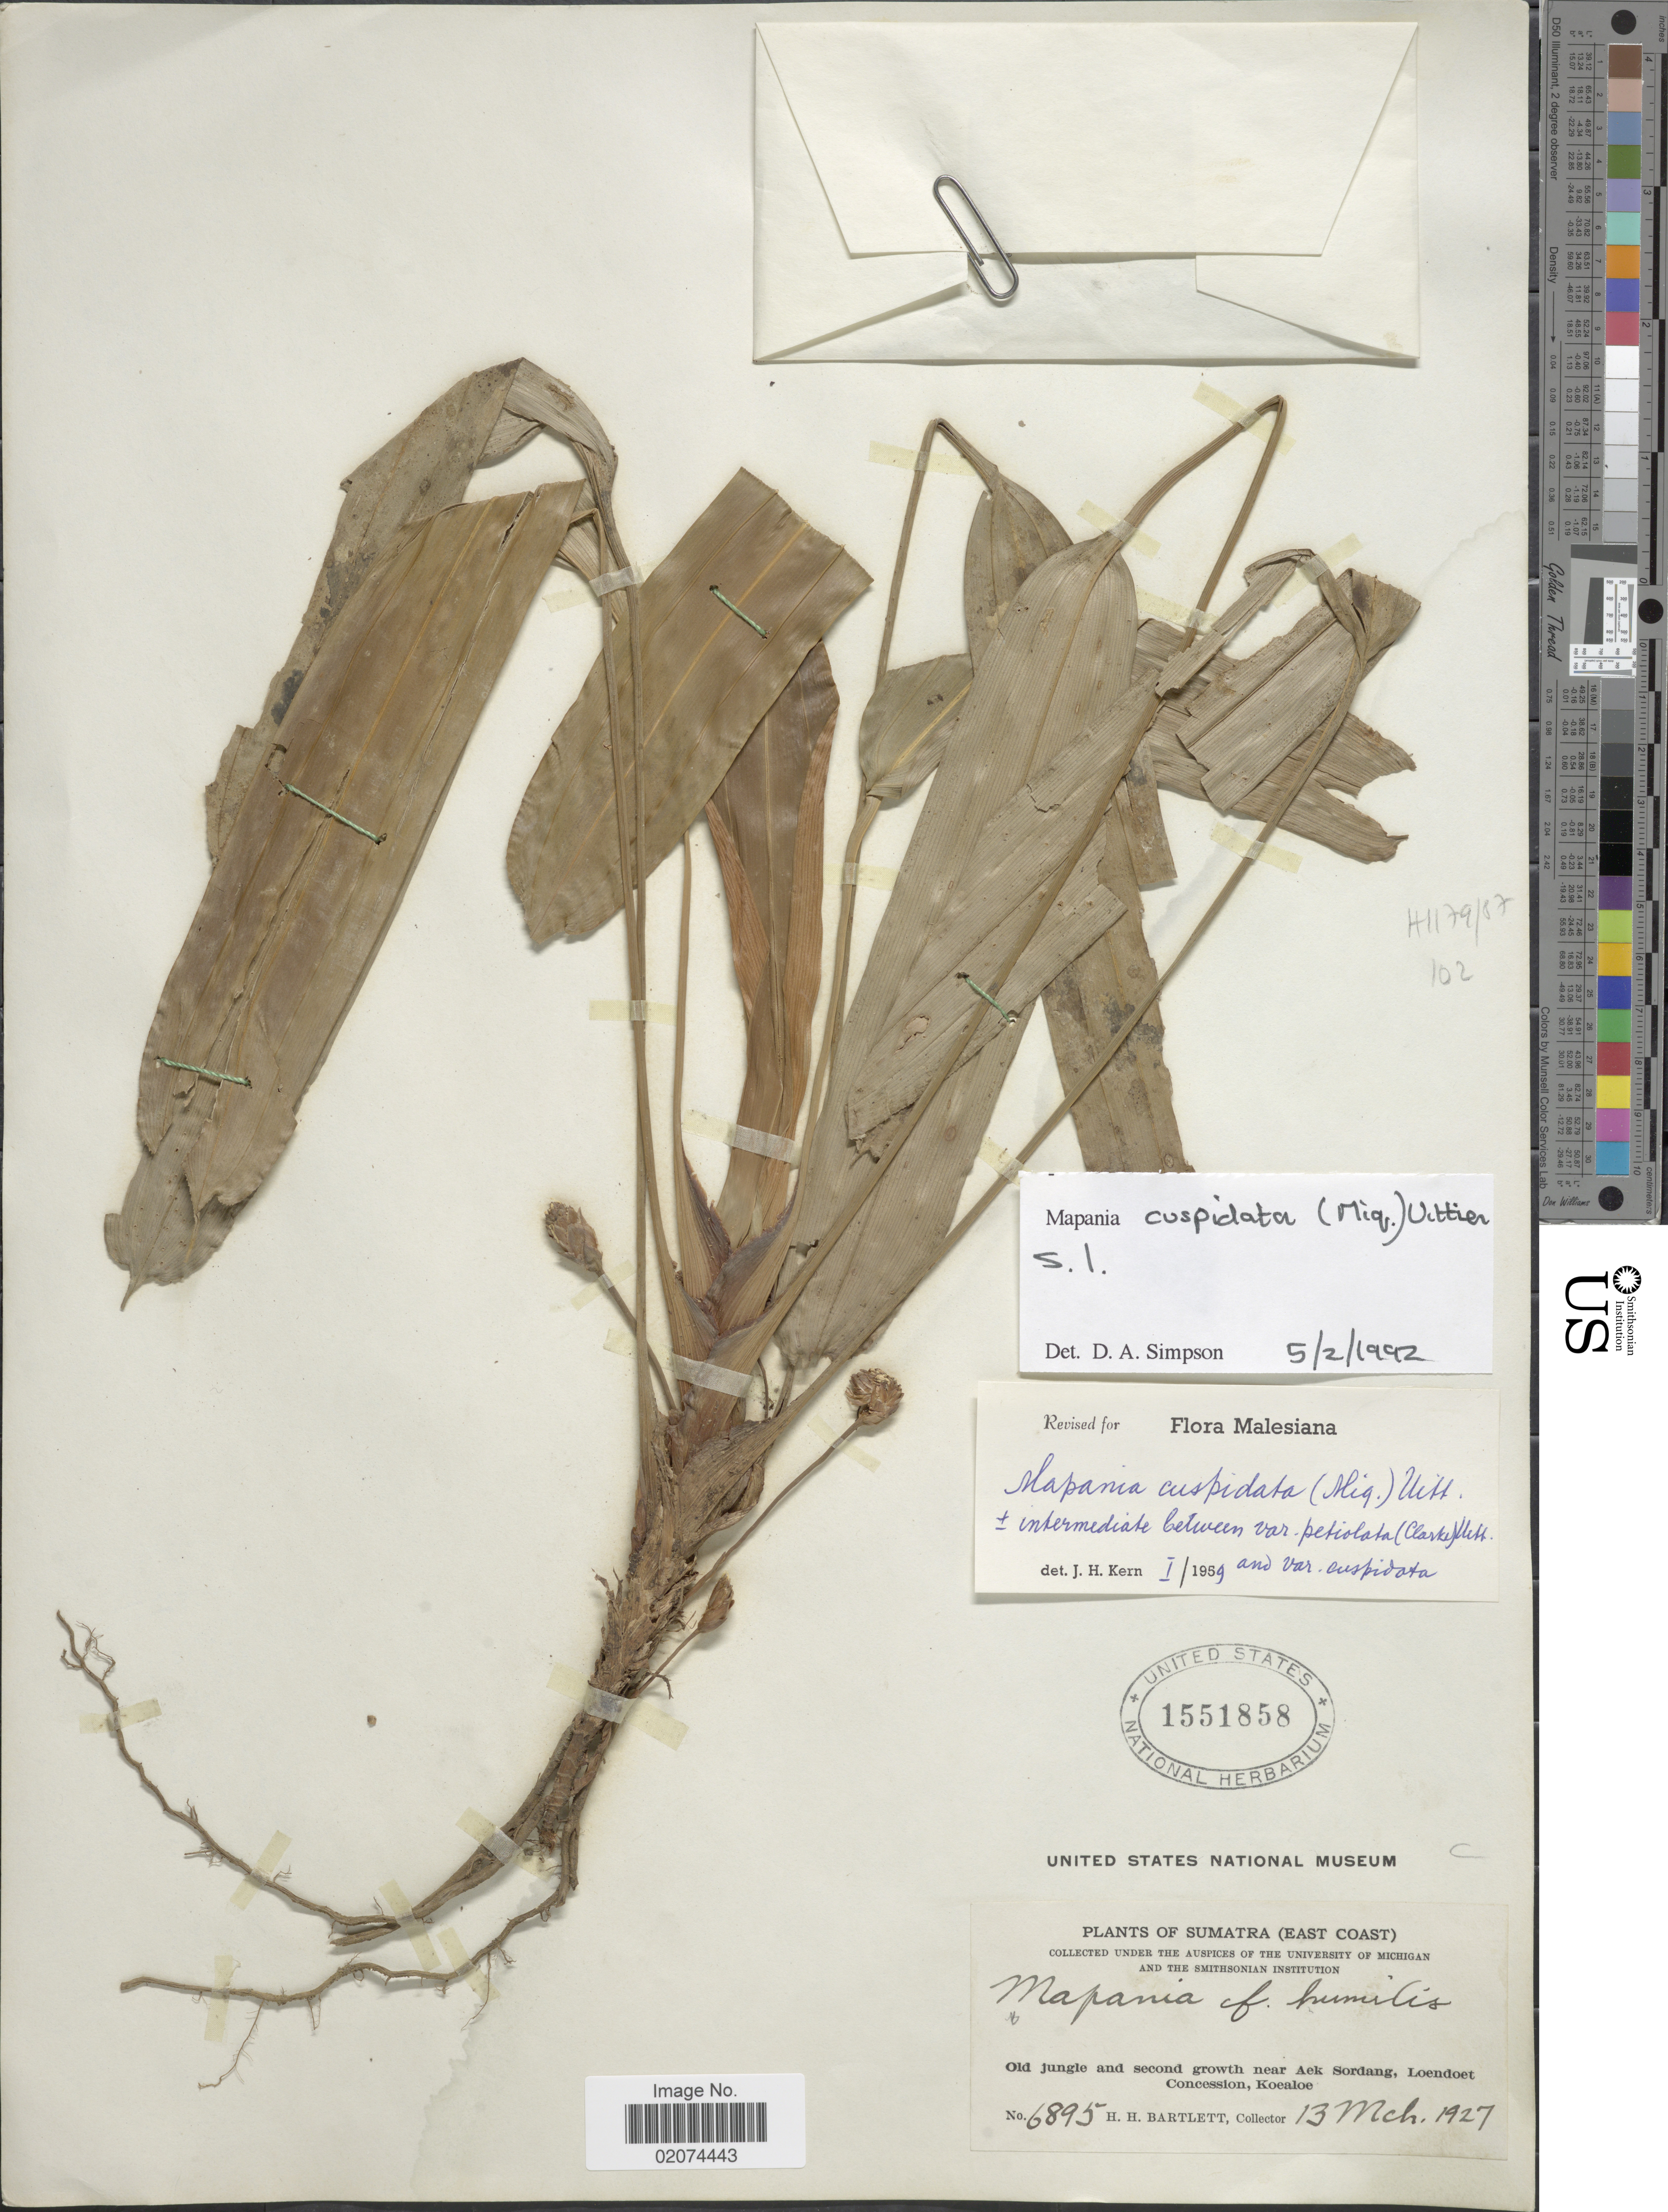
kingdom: Plantae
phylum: Tracheophyta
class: Liliopsida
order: Poales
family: Cyperaceae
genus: Mapania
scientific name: Mapania cuspidata var. cuspidata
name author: (Miq.) Uittien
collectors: H. H. Bartlett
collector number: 6895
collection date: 1927-03-13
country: Indonesia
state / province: Sumatra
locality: East Coast. Old jungle and second growth near Aek Sordang, Loendoet Concession, Koealoe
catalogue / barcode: US 1551858